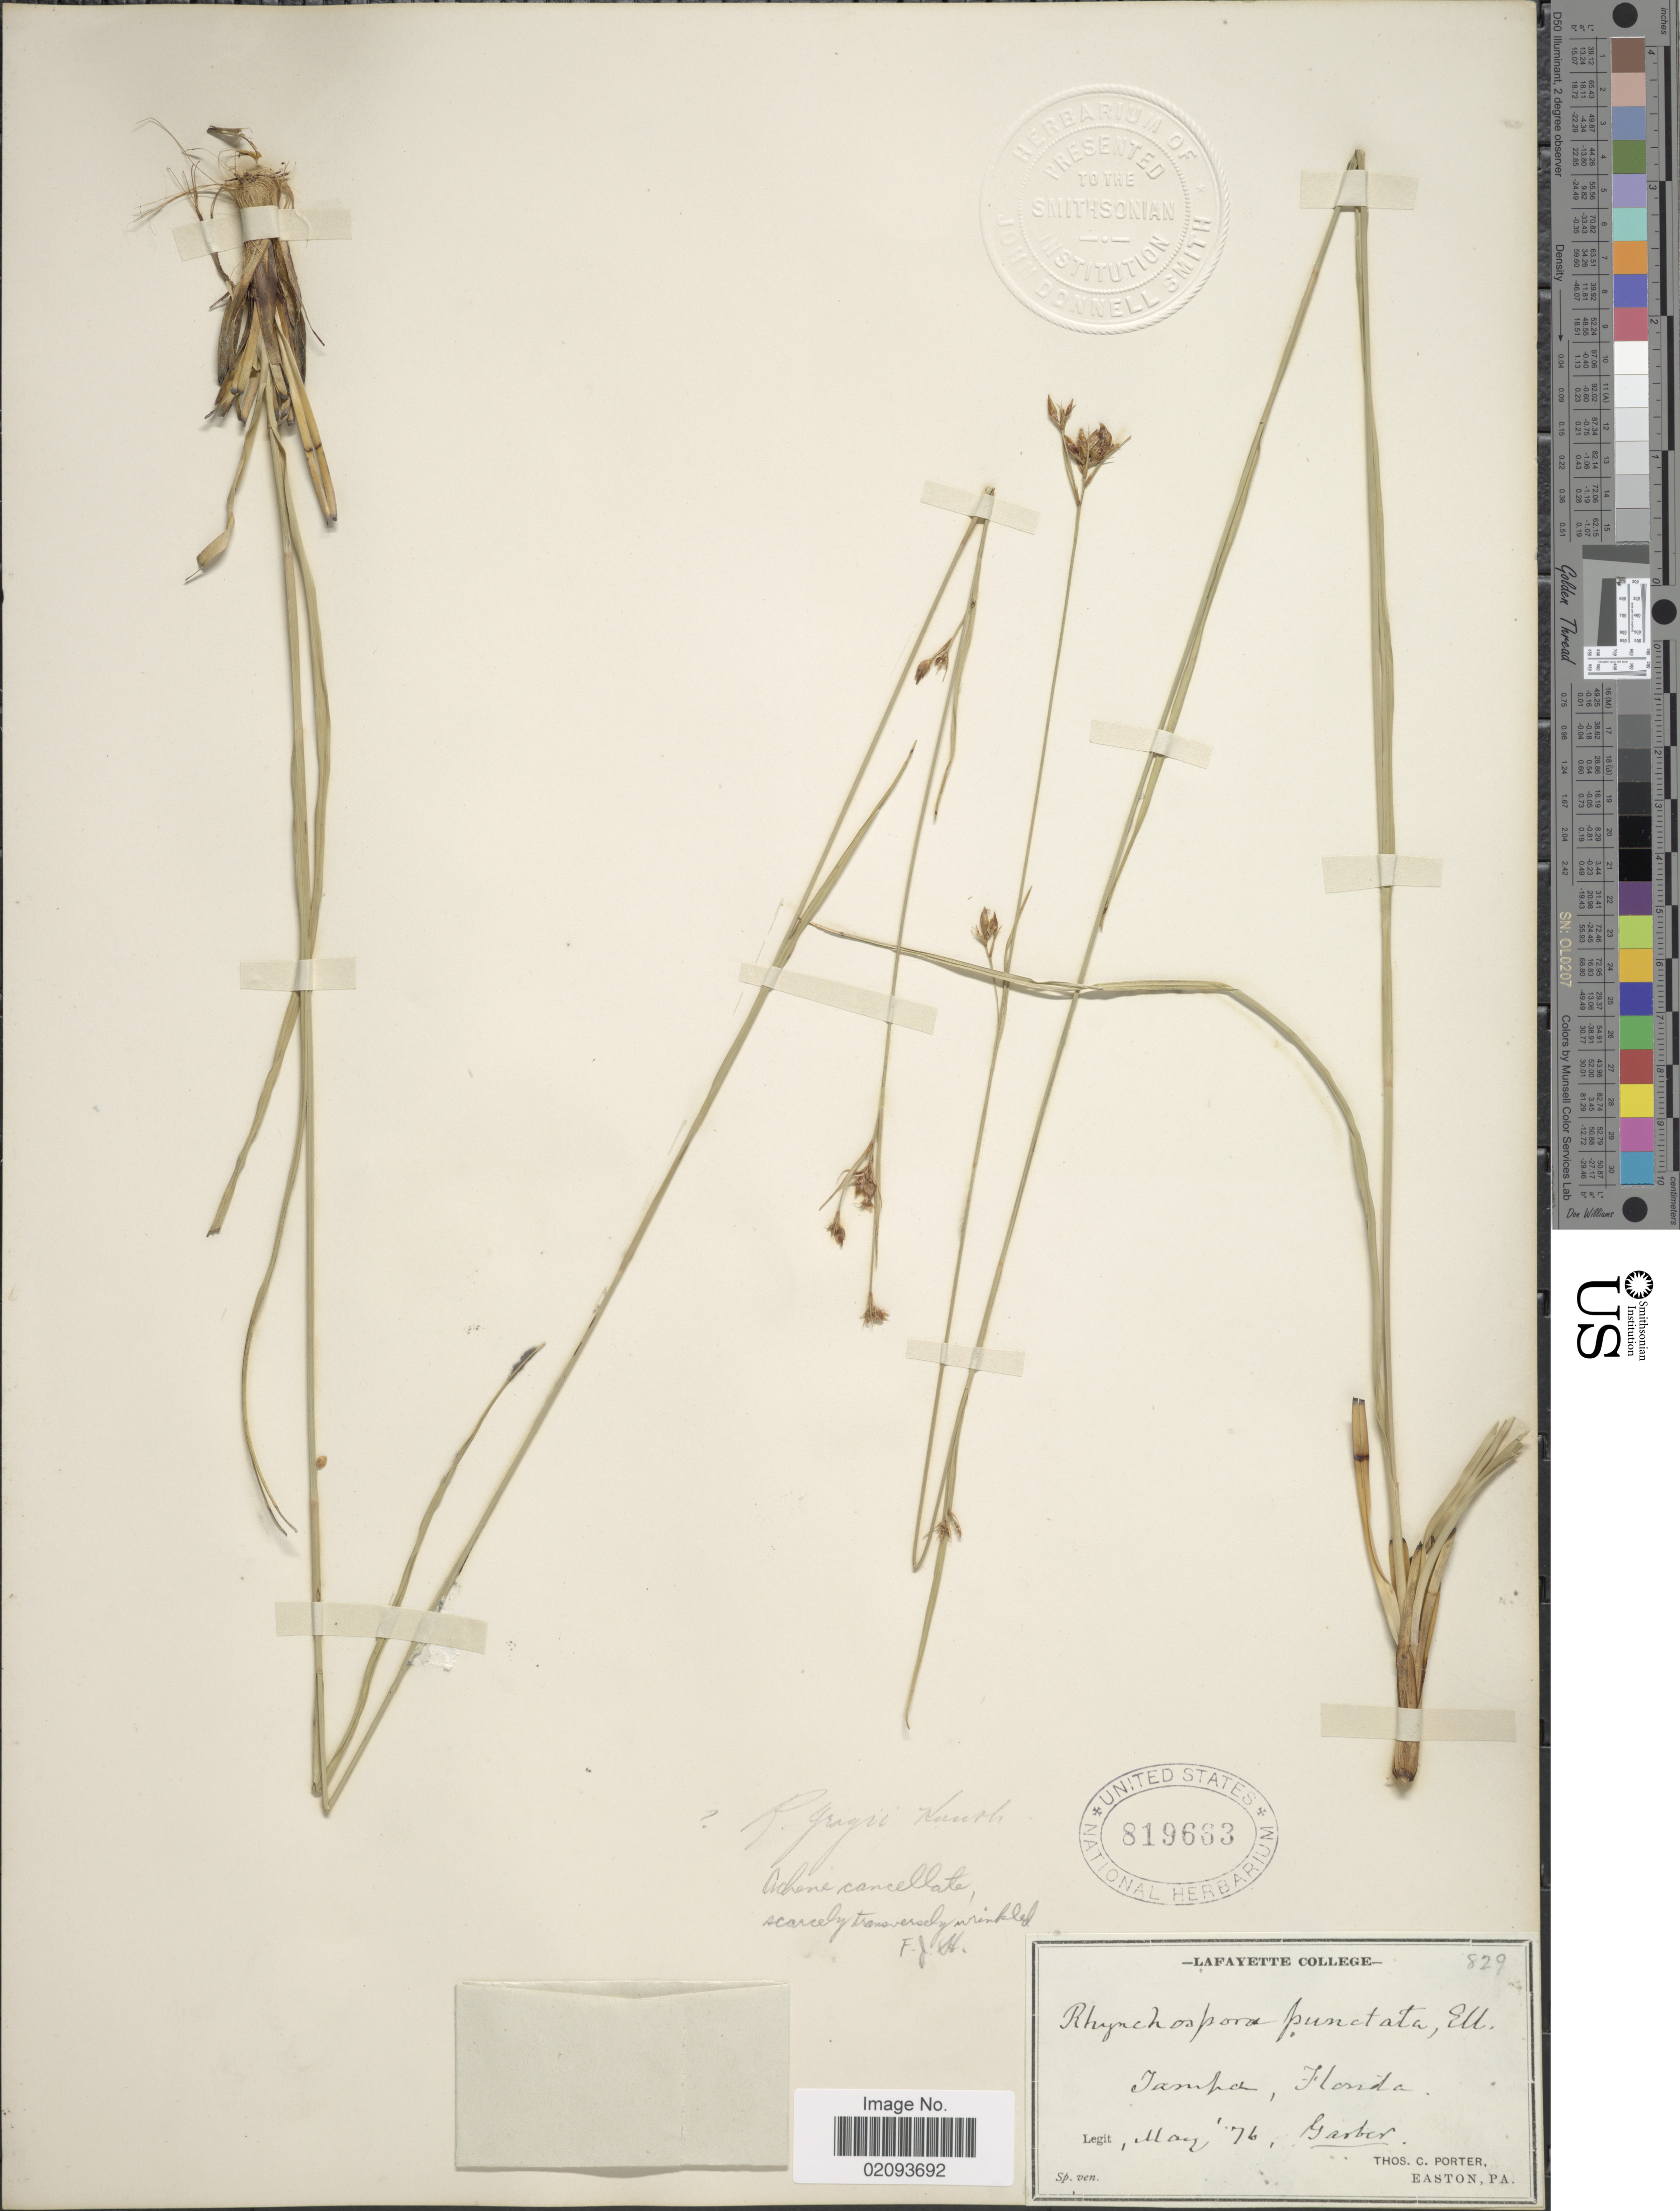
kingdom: Plantae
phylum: Tracheophyta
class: Liliopsida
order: Poales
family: Cyperaceae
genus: Rhynchospora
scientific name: Rhynchospora grayi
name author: Kunth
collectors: -- Garber & T. Porter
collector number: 829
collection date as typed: Transcribed d/m/y: /5/76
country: United States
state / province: Florida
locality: Tampa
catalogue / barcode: US 819663